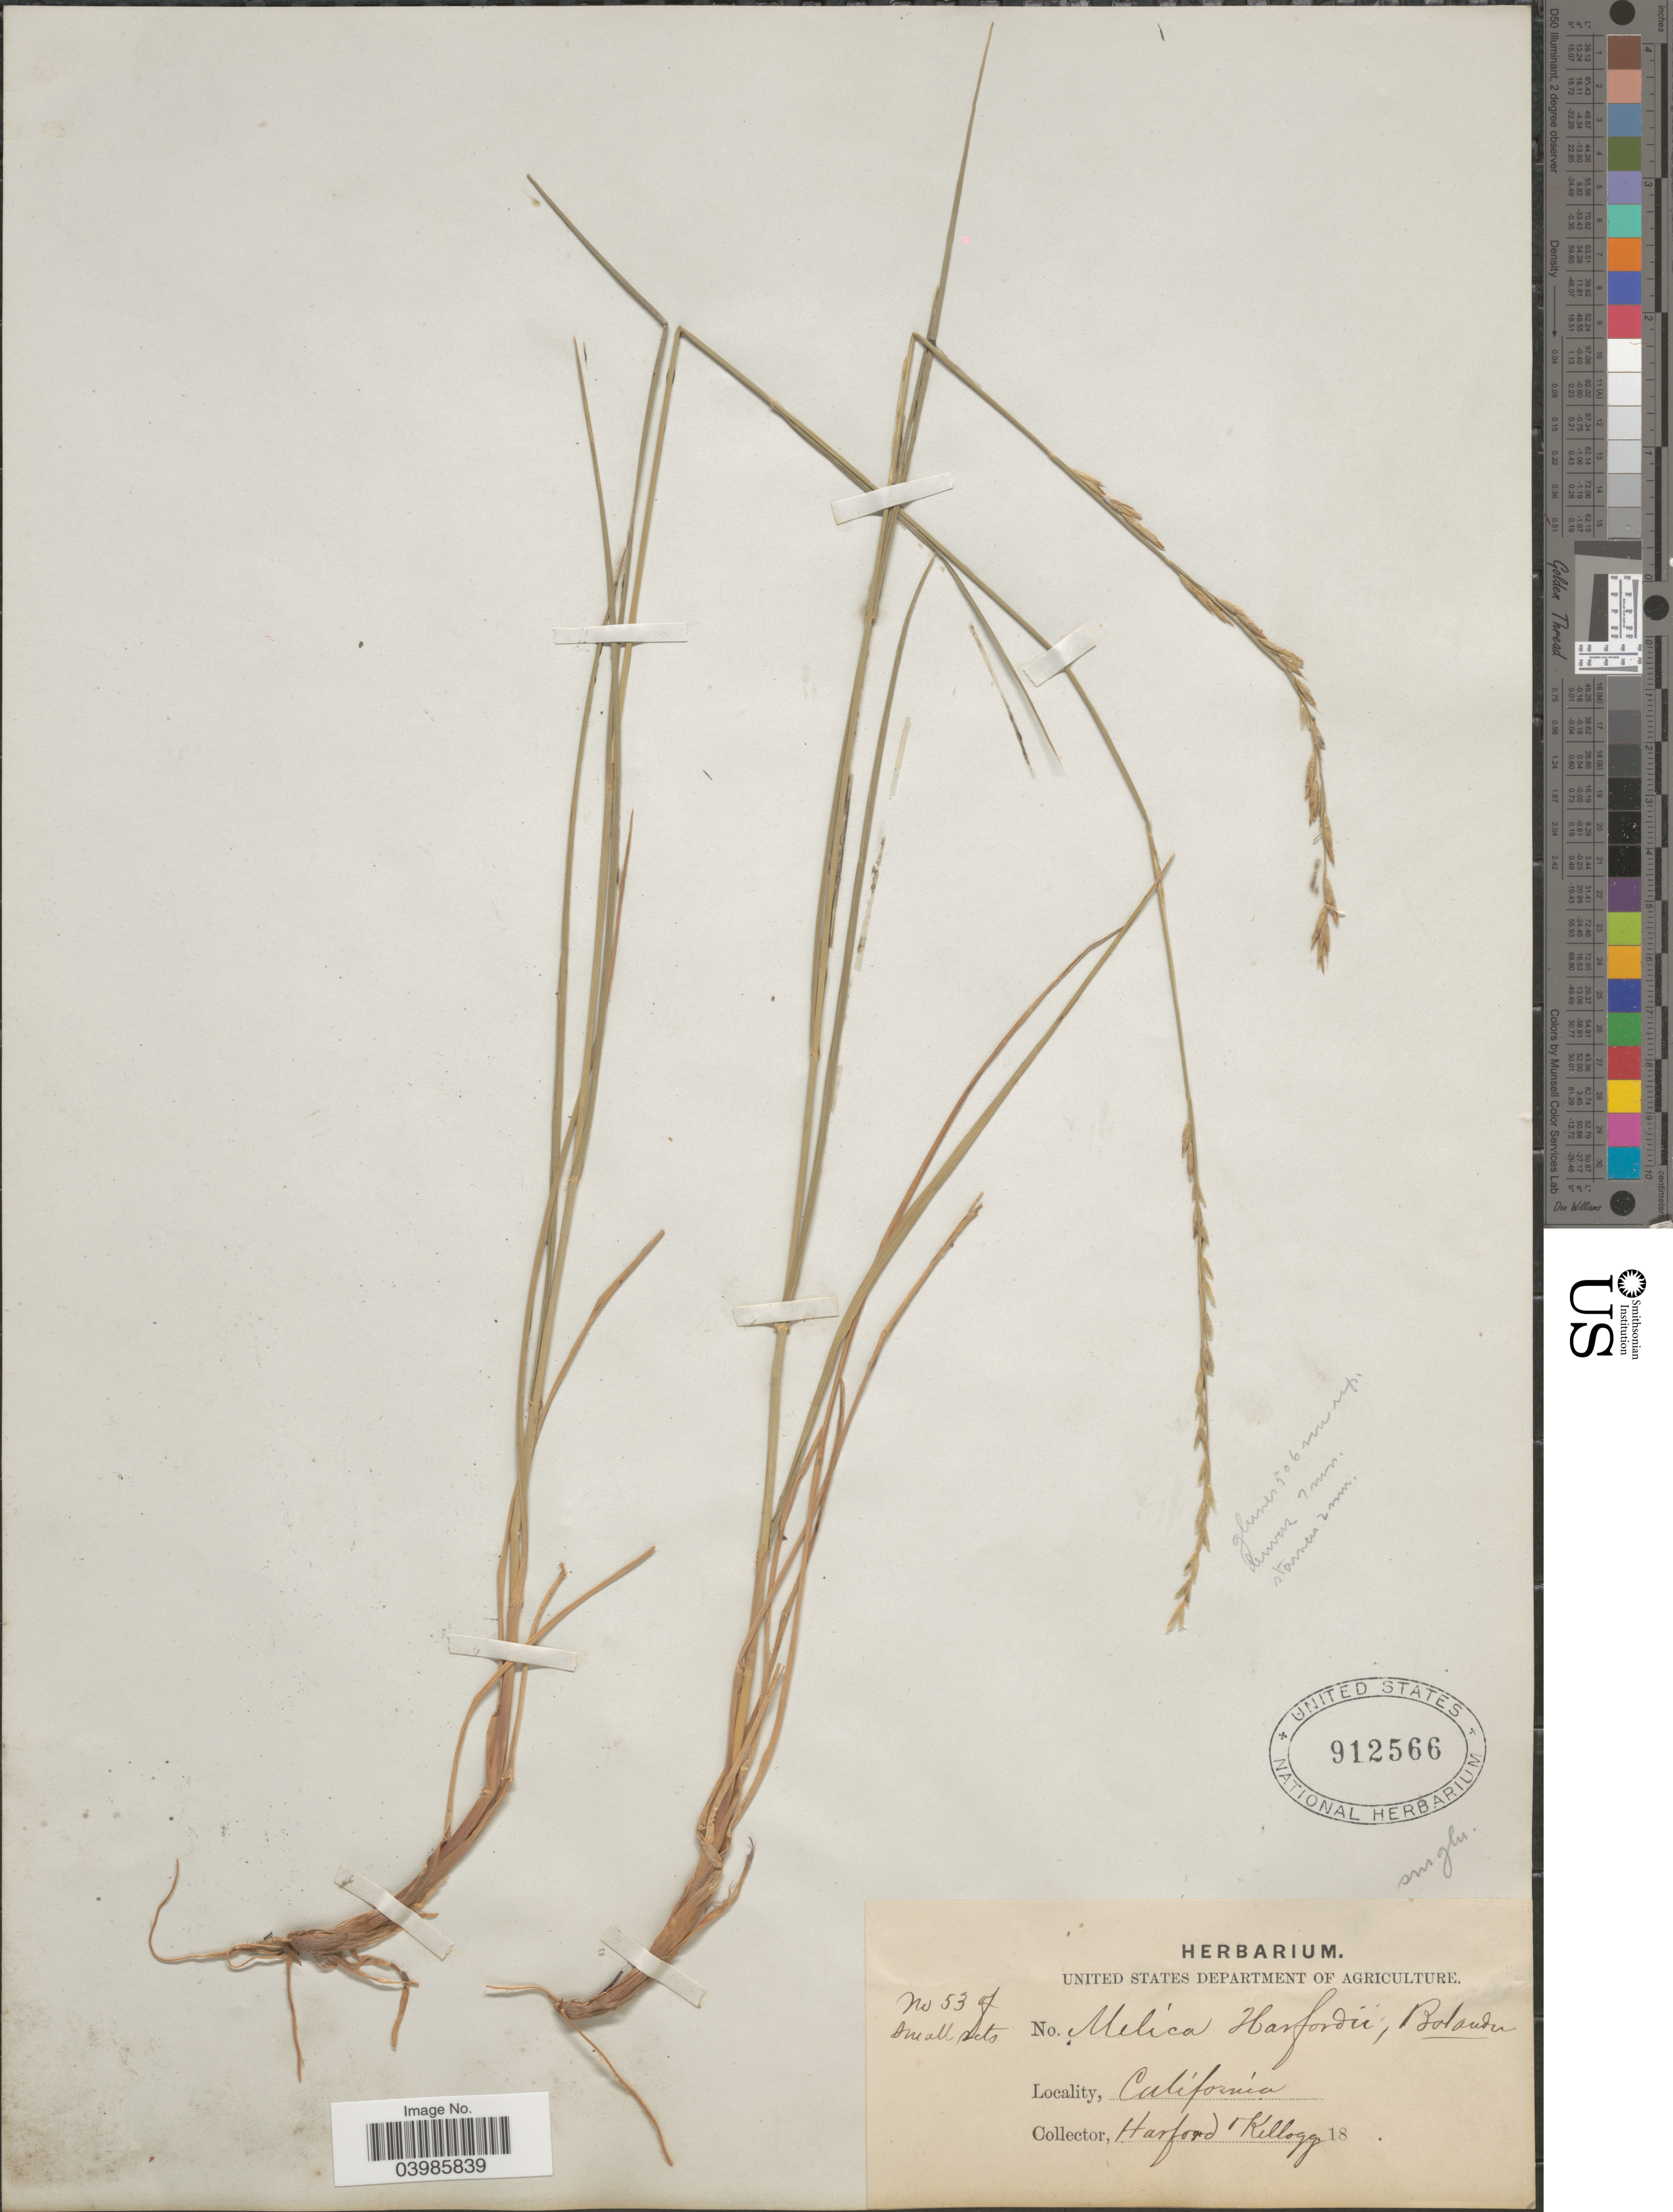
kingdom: Plantae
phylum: Tracheophyta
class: Liliopsida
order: Poales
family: Poaceae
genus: Melica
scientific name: Melica harfordii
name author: Bol.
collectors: H. Kellogg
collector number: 53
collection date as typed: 18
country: United States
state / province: California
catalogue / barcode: US 912566